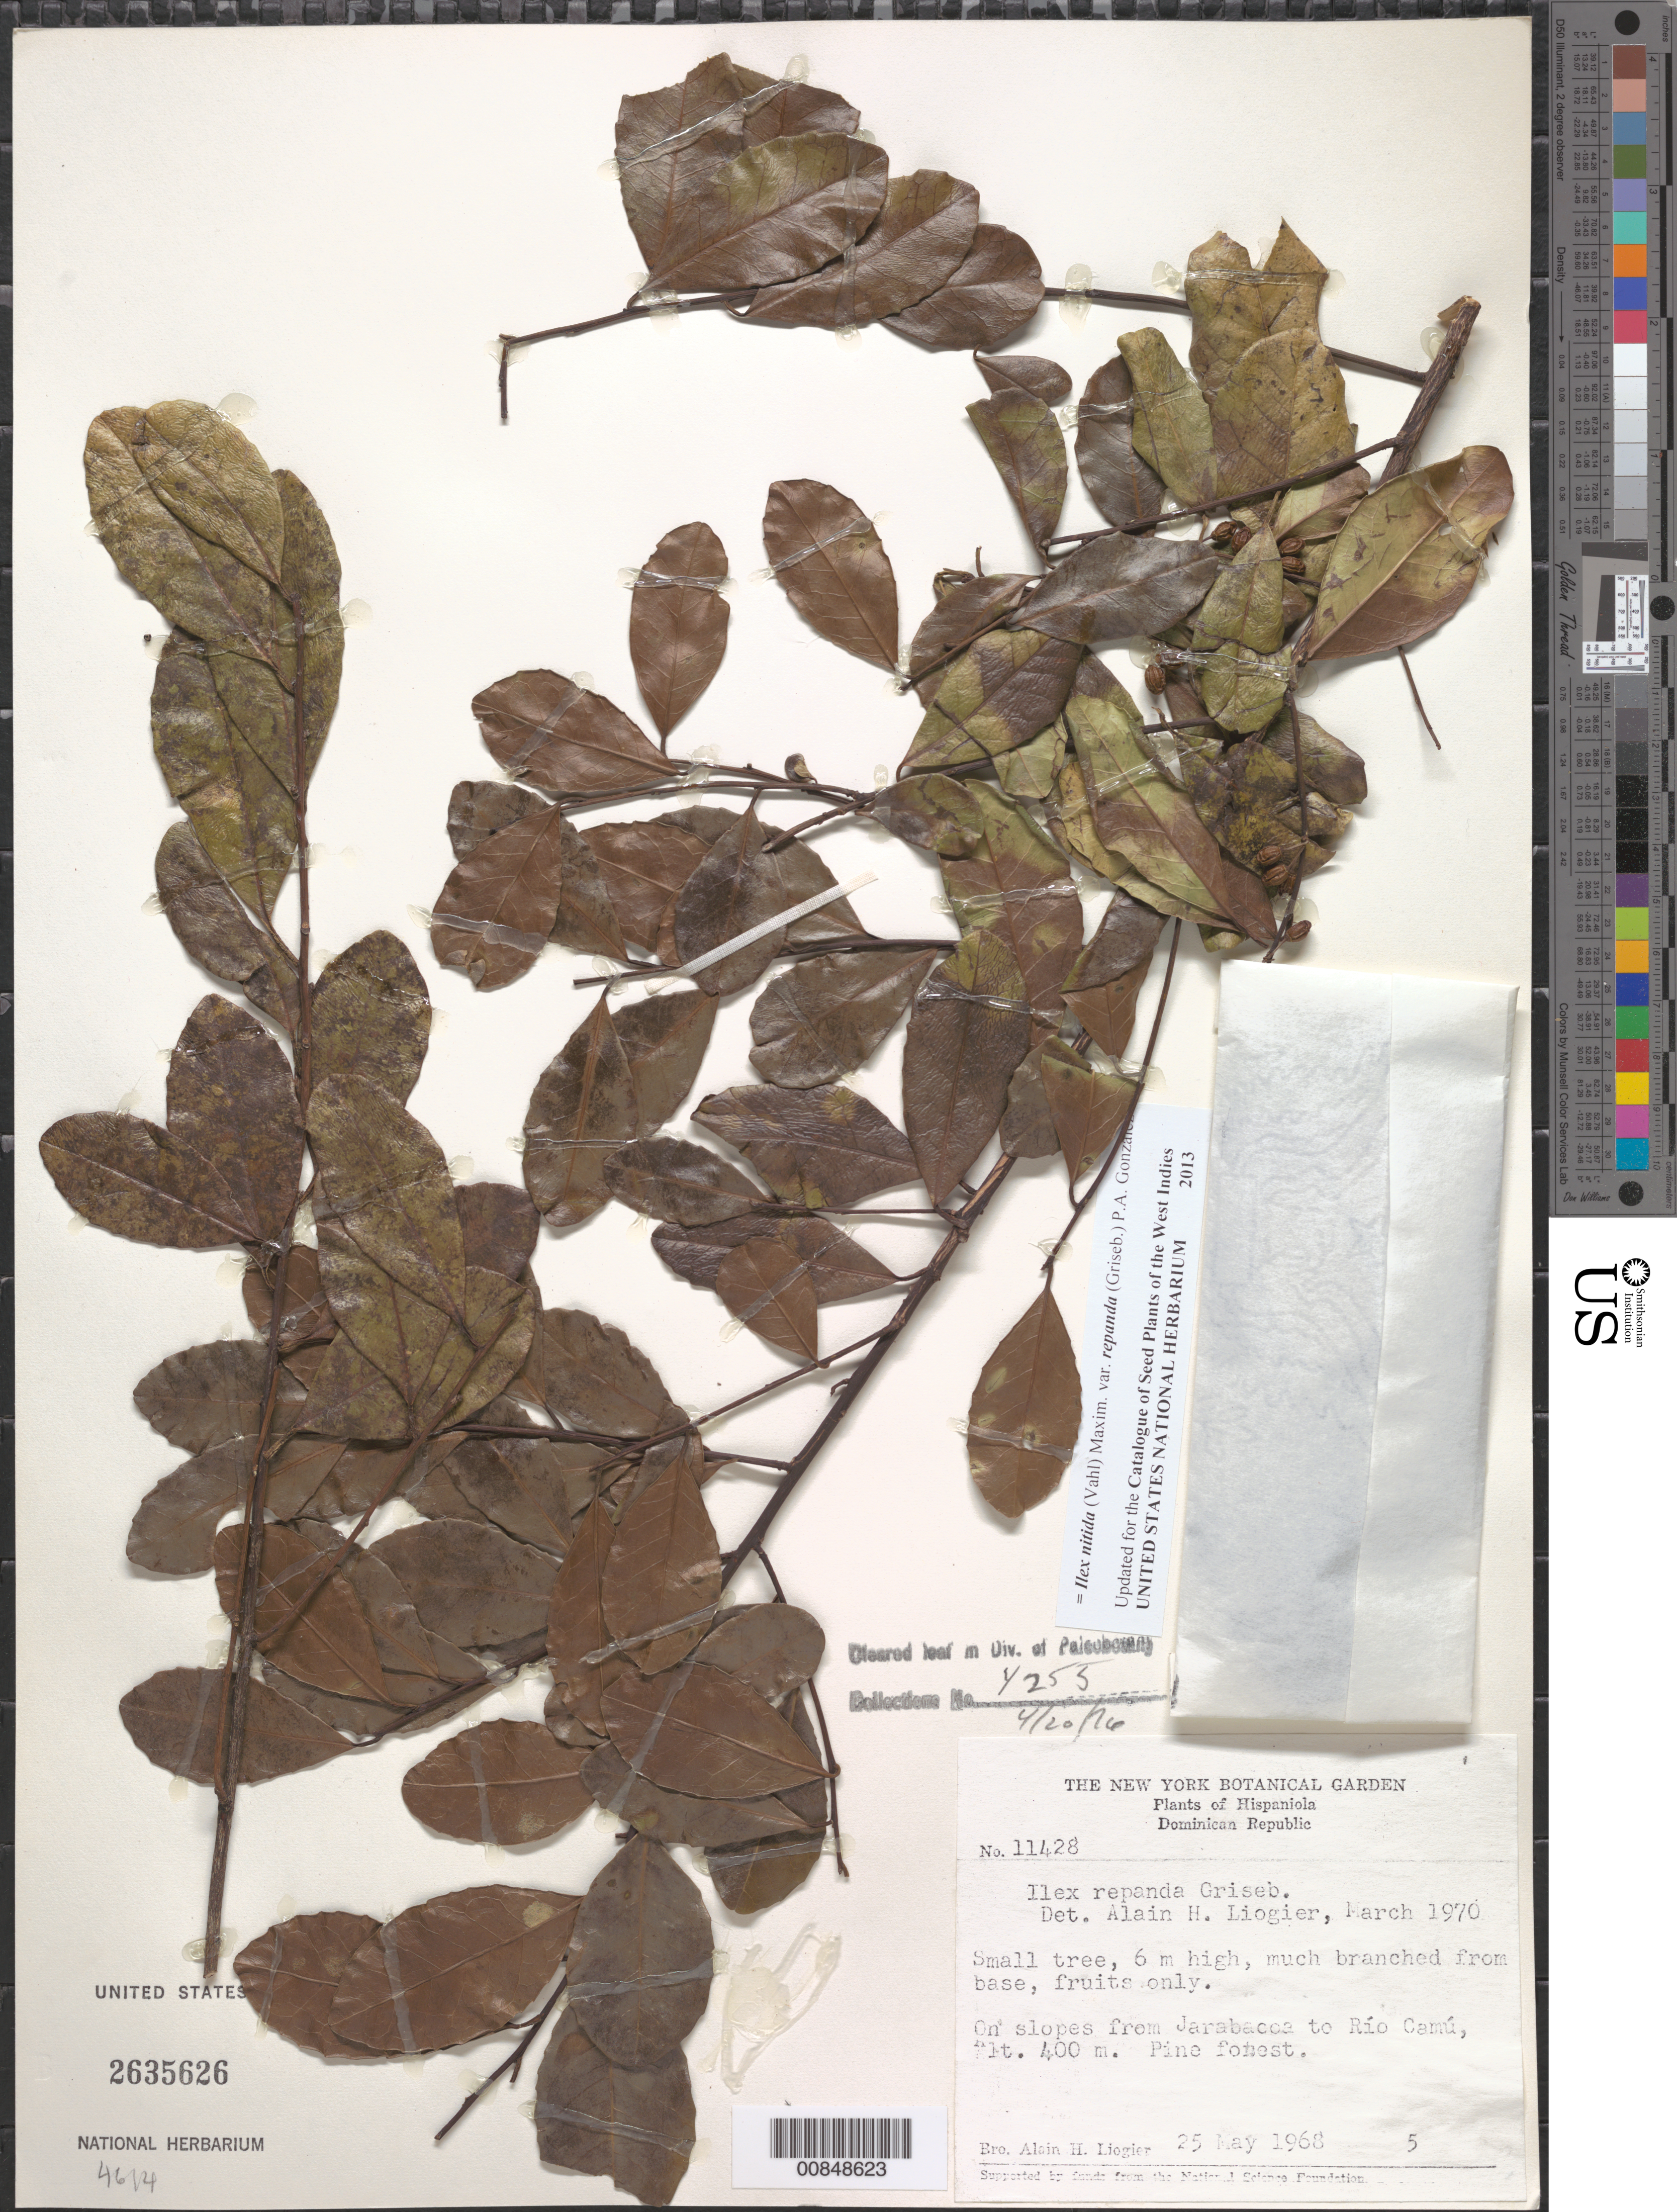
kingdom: Plantae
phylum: Tracheophyta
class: Magnoliopsida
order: Aquifoliales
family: Aquifoliaceae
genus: Ilex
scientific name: Ilex nitida var. repanda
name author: (Griseb.) P. A. González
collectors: A. H. Liogier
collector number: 11428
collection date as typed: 25 May 1968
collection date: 1968-05-25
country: Dominican Republic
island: Hispaniola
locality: Jarabacoa to Río Camú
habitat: Pine forest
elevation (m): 400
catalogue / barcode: US 2635626